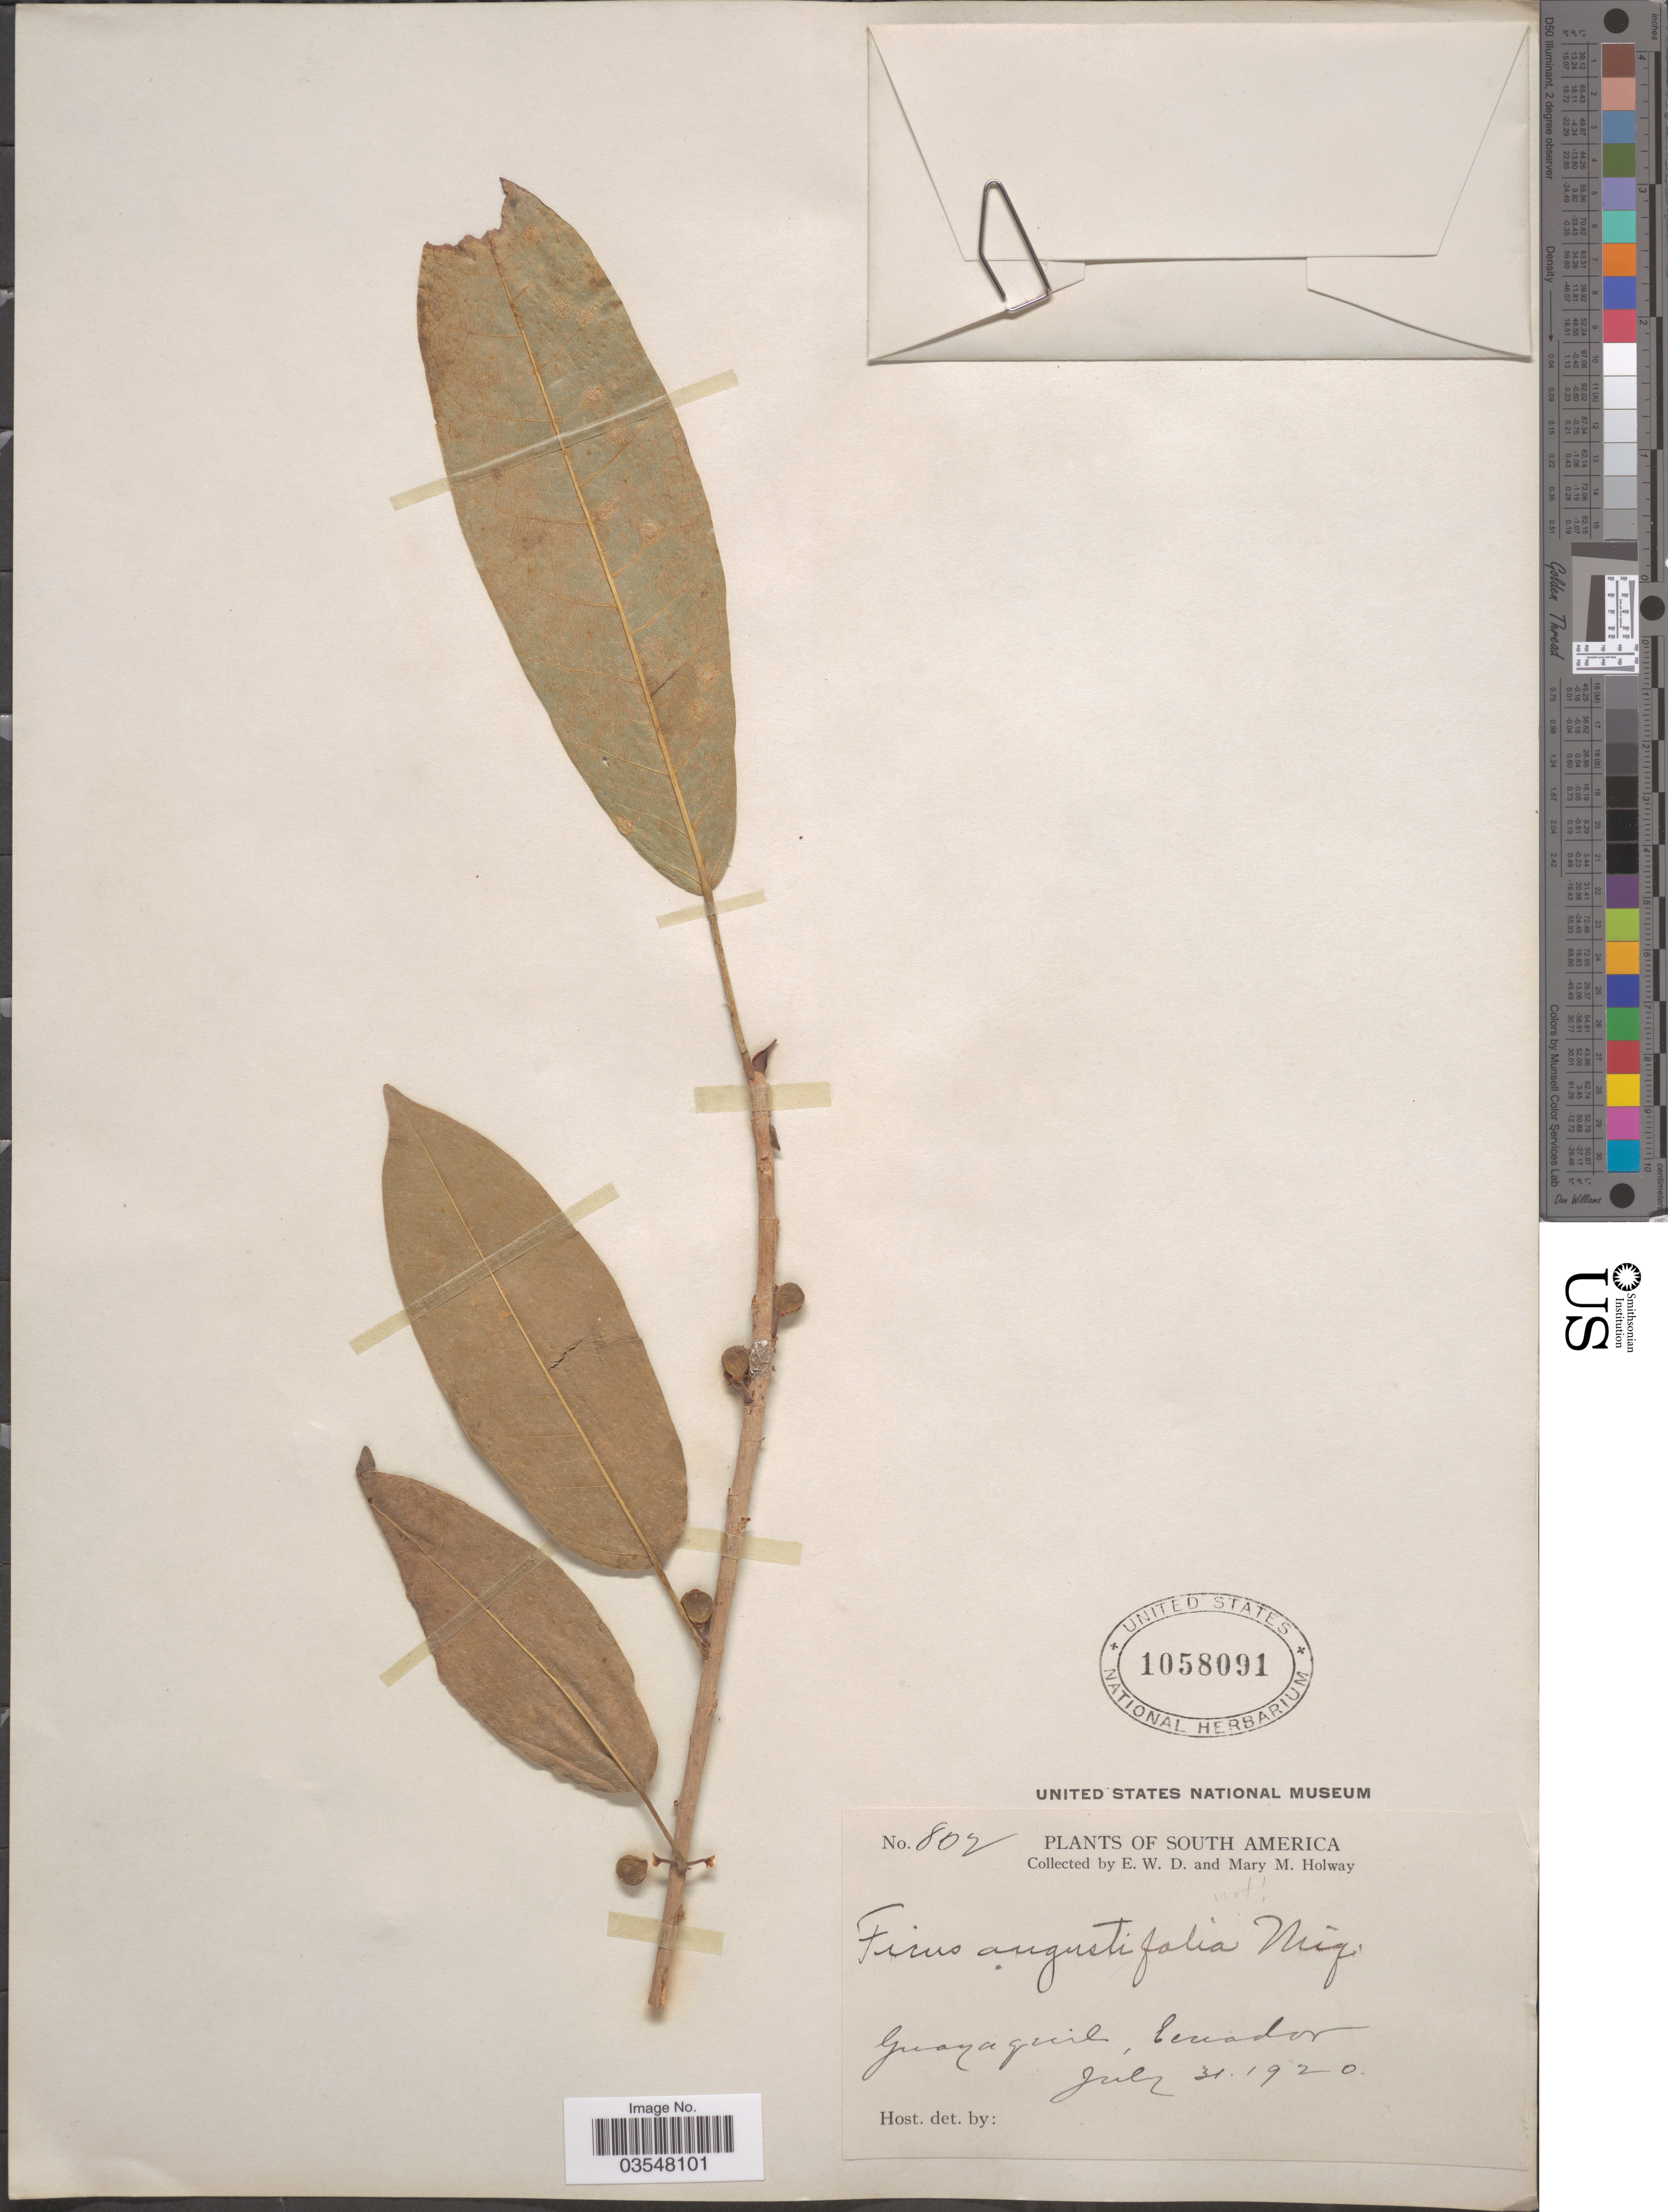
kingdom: Plantae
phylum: Tracheophyta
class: Magnoliopsida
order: Rosales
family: Moraceae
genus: Ficus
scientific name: Ficus amazonica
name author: (Miq.) Miq.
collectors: E. W. D. Holway & M. M. Holway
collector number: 802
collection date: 1920-07-31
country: Ecuador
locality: Guayaquil.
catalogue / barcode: US 1058091